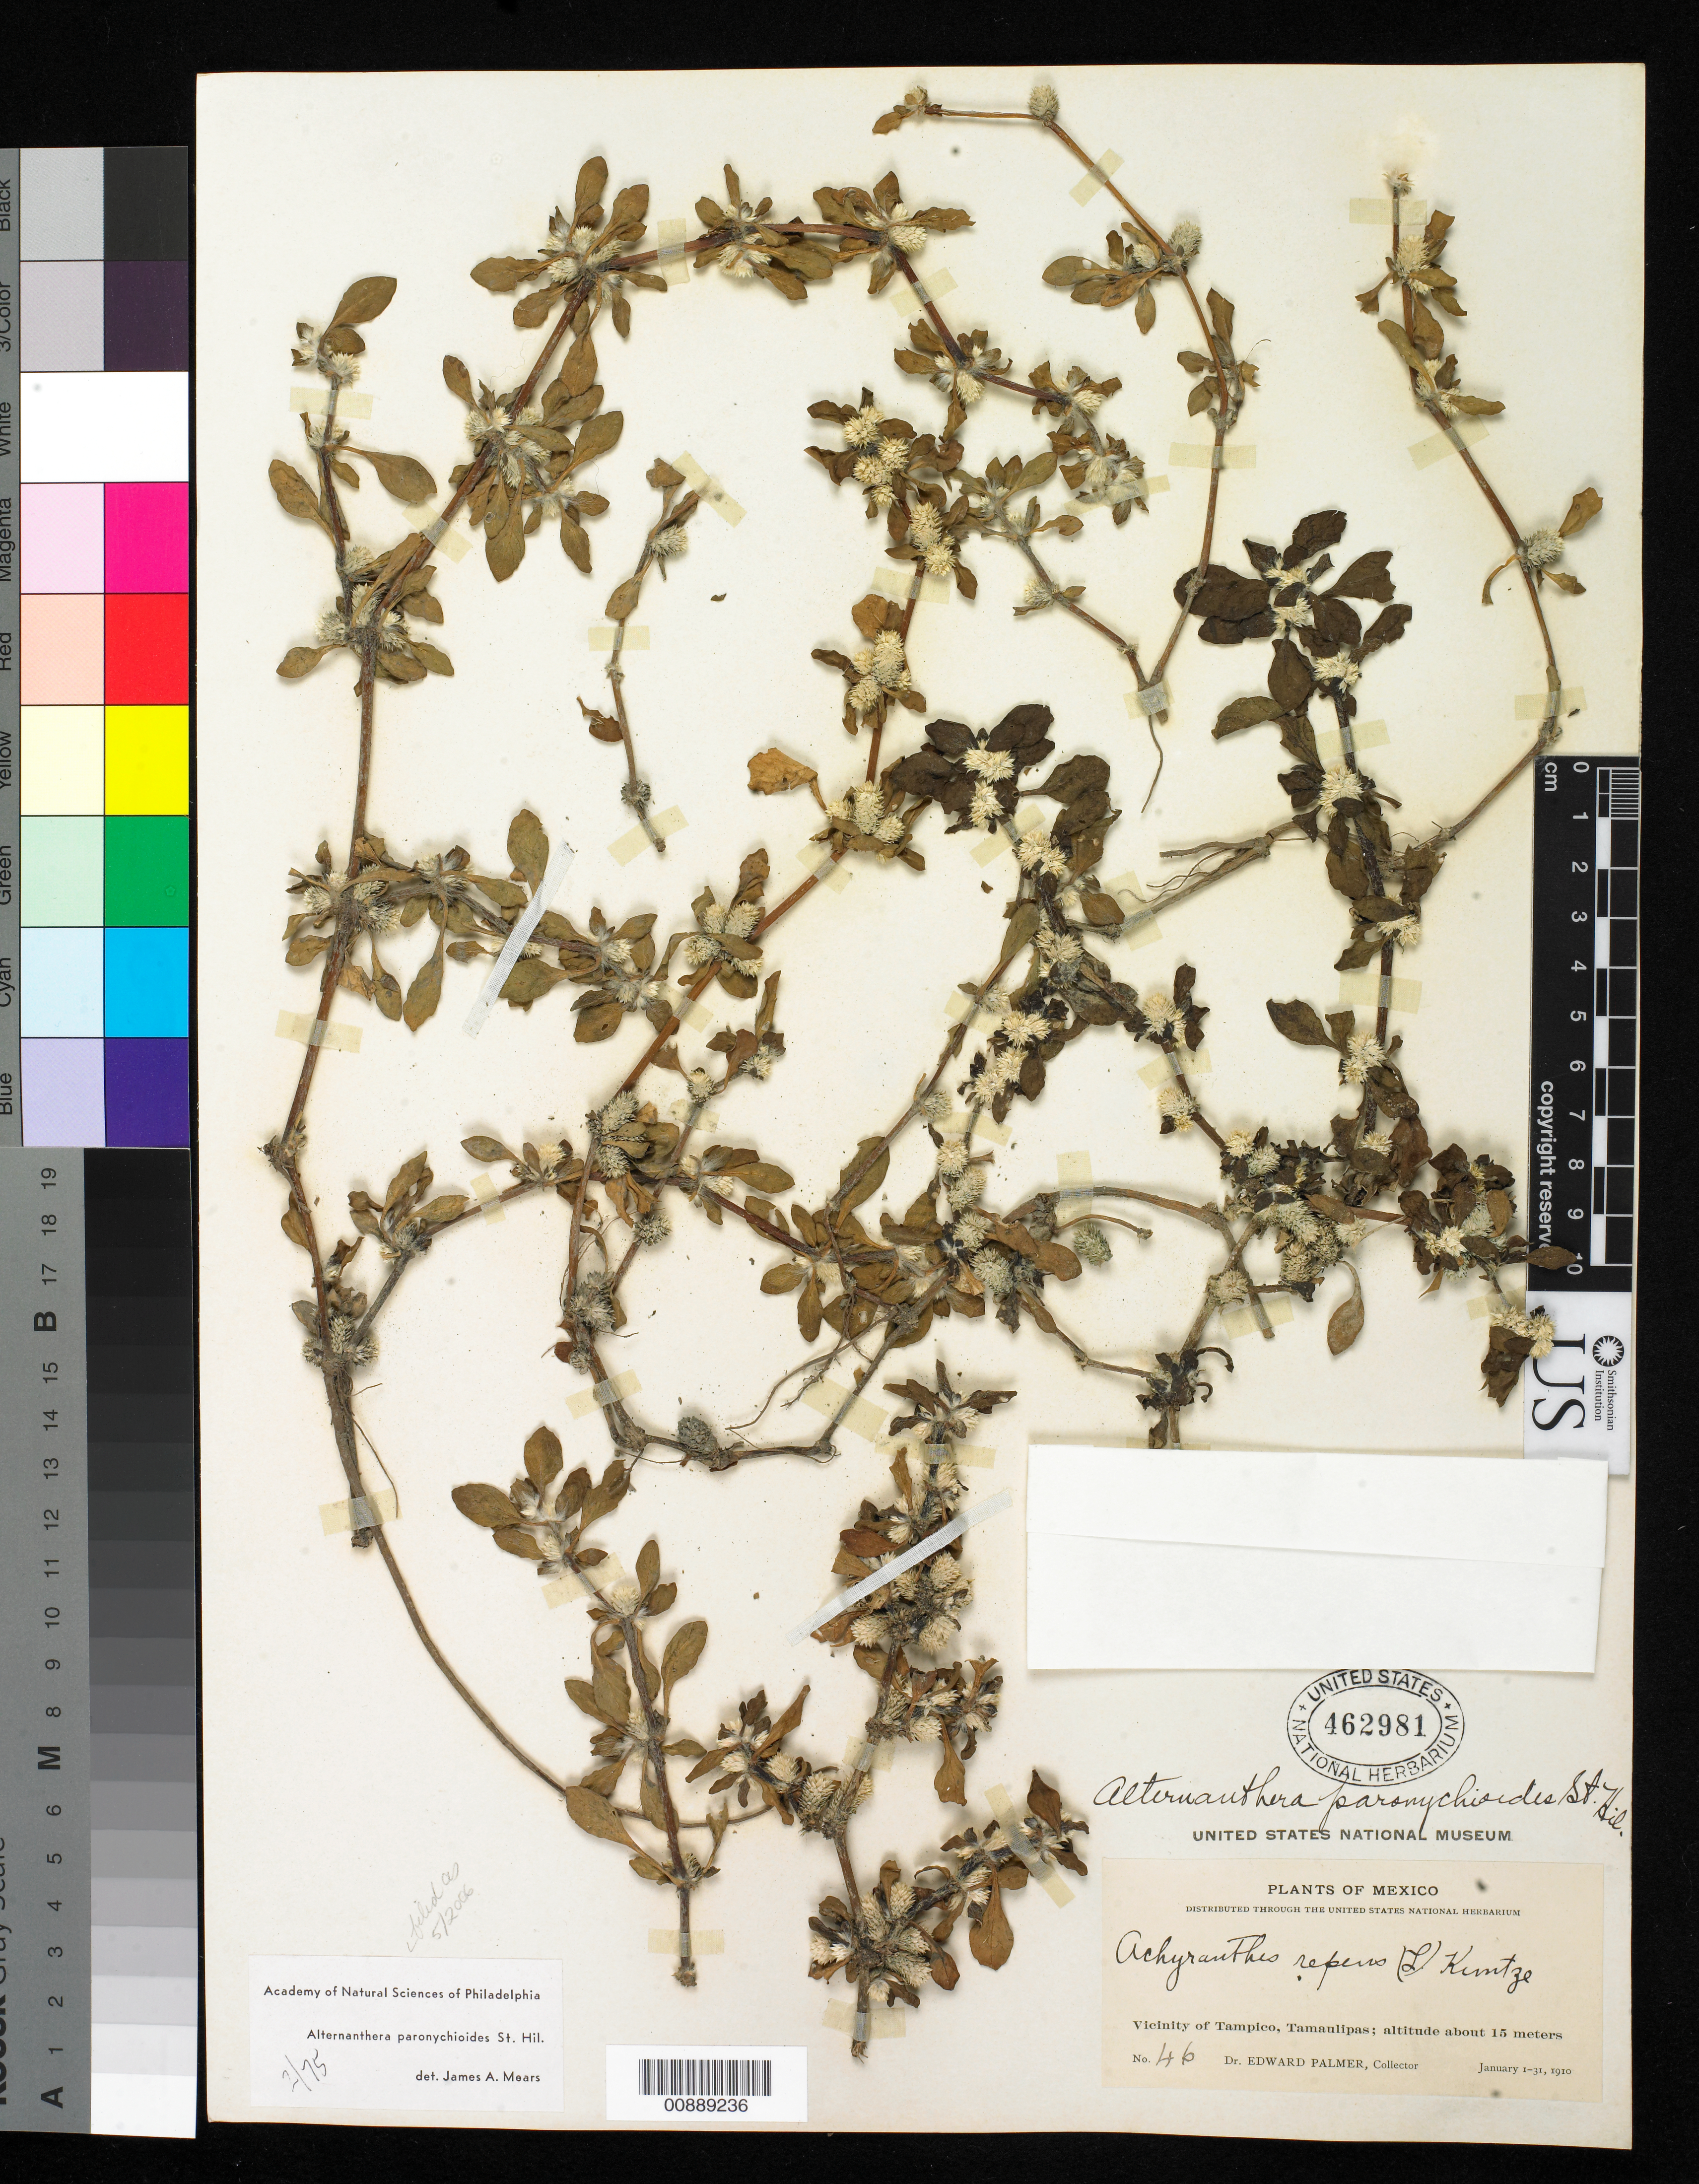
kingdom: Plantae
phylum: Tracheophyta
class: Magnoliopsida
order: Caryophyllales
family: Amaranthaceae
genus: Alternanthera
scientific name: Alternanthera paronychioides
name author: A. St.-Hil.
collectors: E. Palmer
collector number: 46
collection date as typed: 01 Jan 1910 to 31 Jan 1910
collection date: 1910-01-01/1910-01-31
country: Mexico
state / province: Tamaulipas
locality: Vicinity of Tampico, Tamaulipas.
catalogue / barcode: US 462981